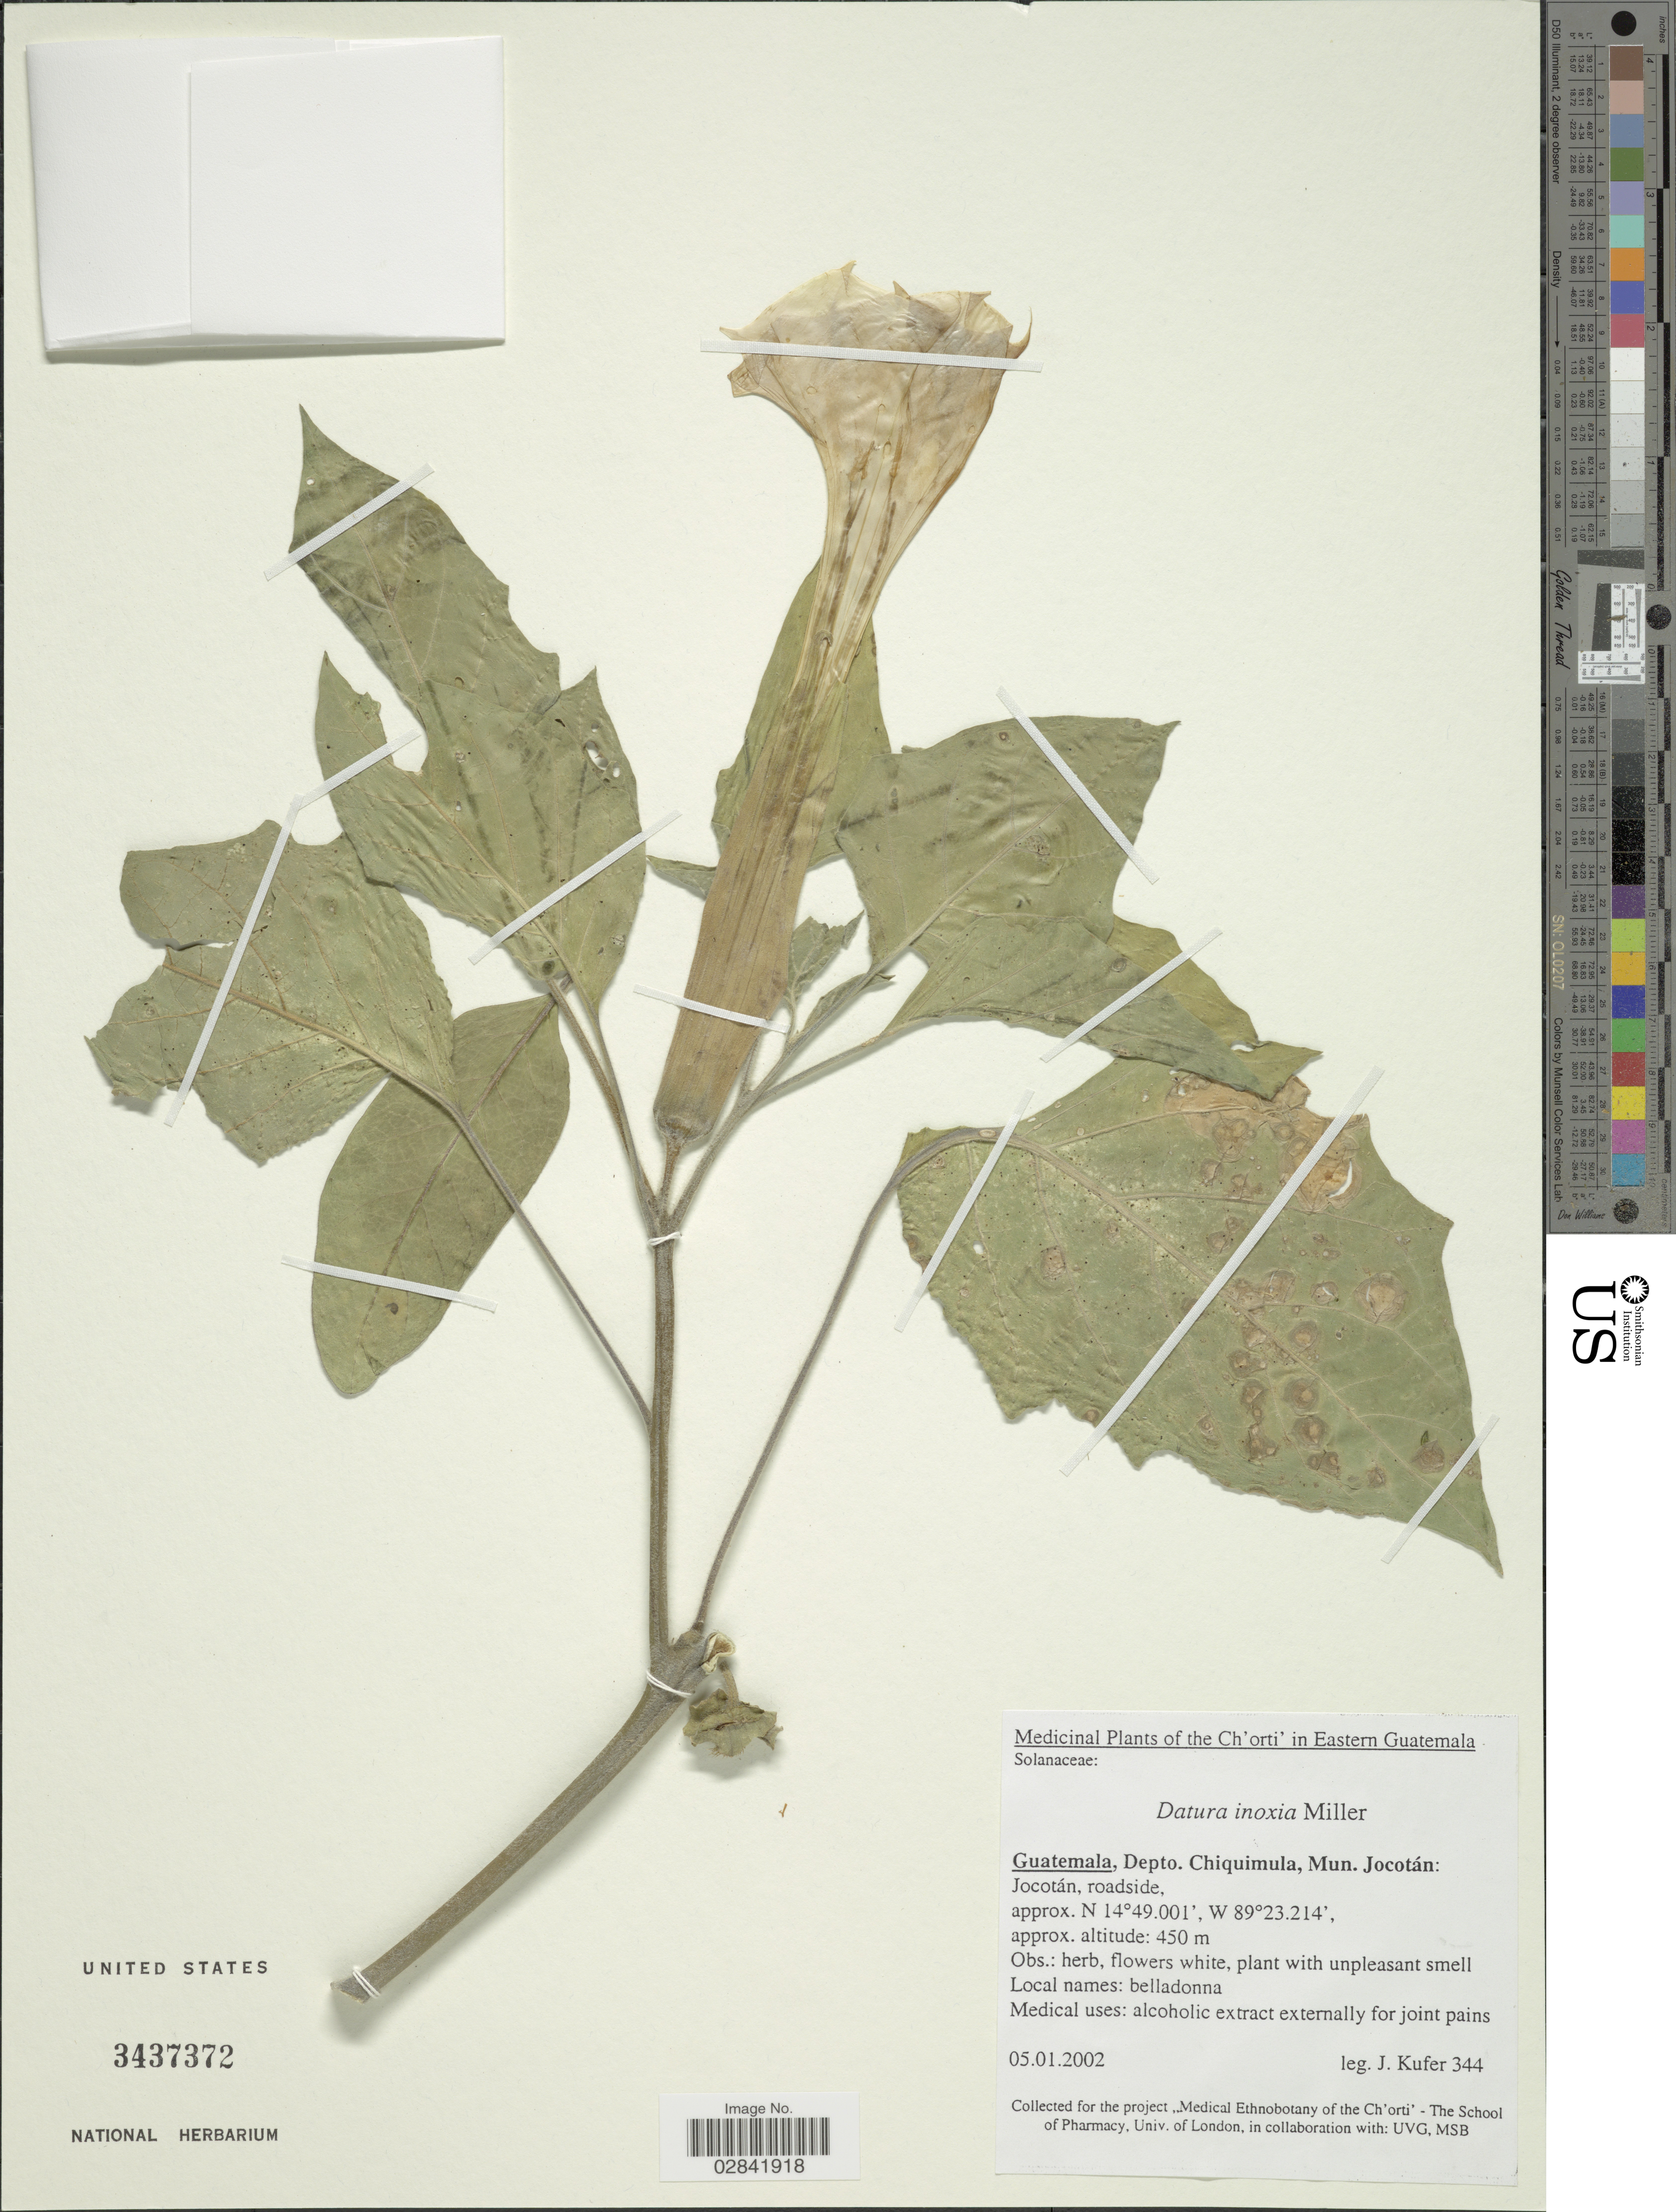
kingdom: Plantae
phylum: Tracheophyta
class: Magnoliopsida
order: Solanales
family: Solanaceae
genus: Datura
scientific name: Datura innoxia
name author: Mill.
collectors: J. Kufer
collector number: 344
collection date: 2002-01-05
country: Guatemala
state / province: Chiquimula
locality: Ch'orti' in Eastern Guatemala. Depto. Chiquimula, Mun. Jocotán: Jocotán, roadside.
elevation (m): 450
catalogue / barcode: US 3437372